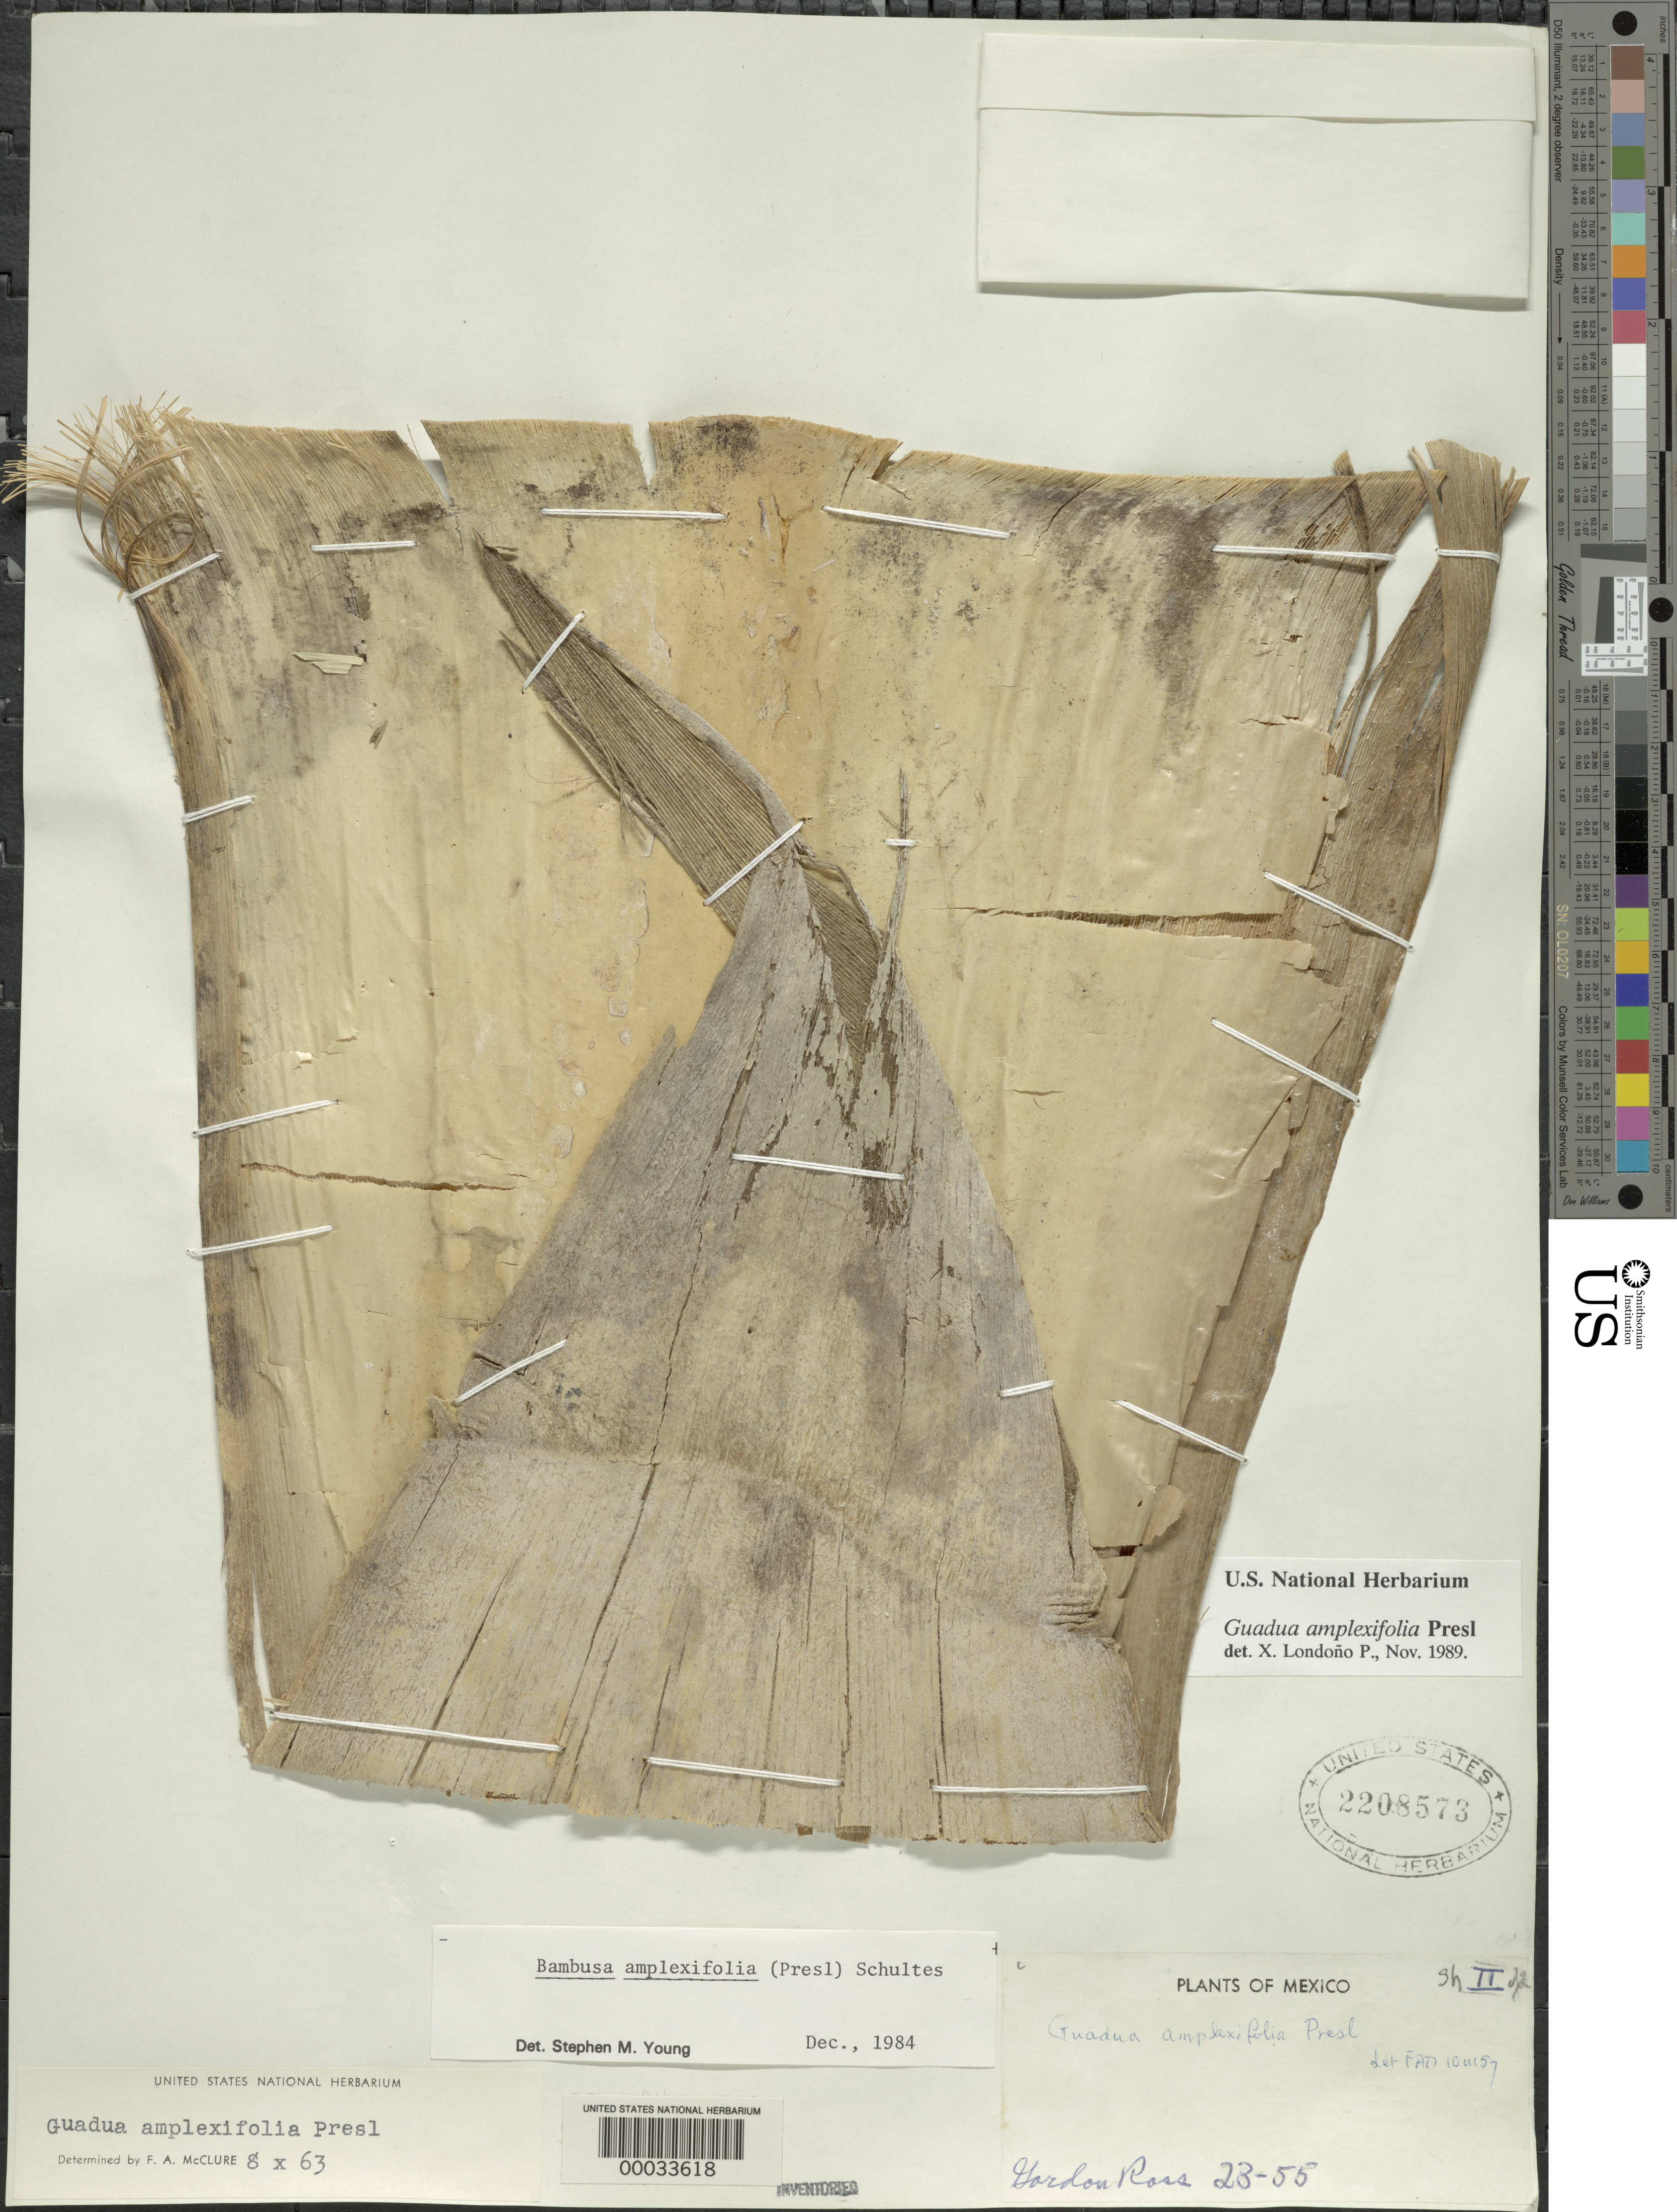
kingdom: Plantae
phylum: Tracheophyta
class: Liliopsida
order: Poales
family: Poaceae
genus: Guadua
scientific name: Guadua amplexifolia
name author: J. Presl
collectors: G. B. Ross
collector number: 23-55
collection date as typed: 09 Jan 1955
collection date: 1955-01-09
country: Mexico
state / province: Chiapas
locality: Tapachula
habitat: Coastal plain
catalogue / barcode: US 2208573